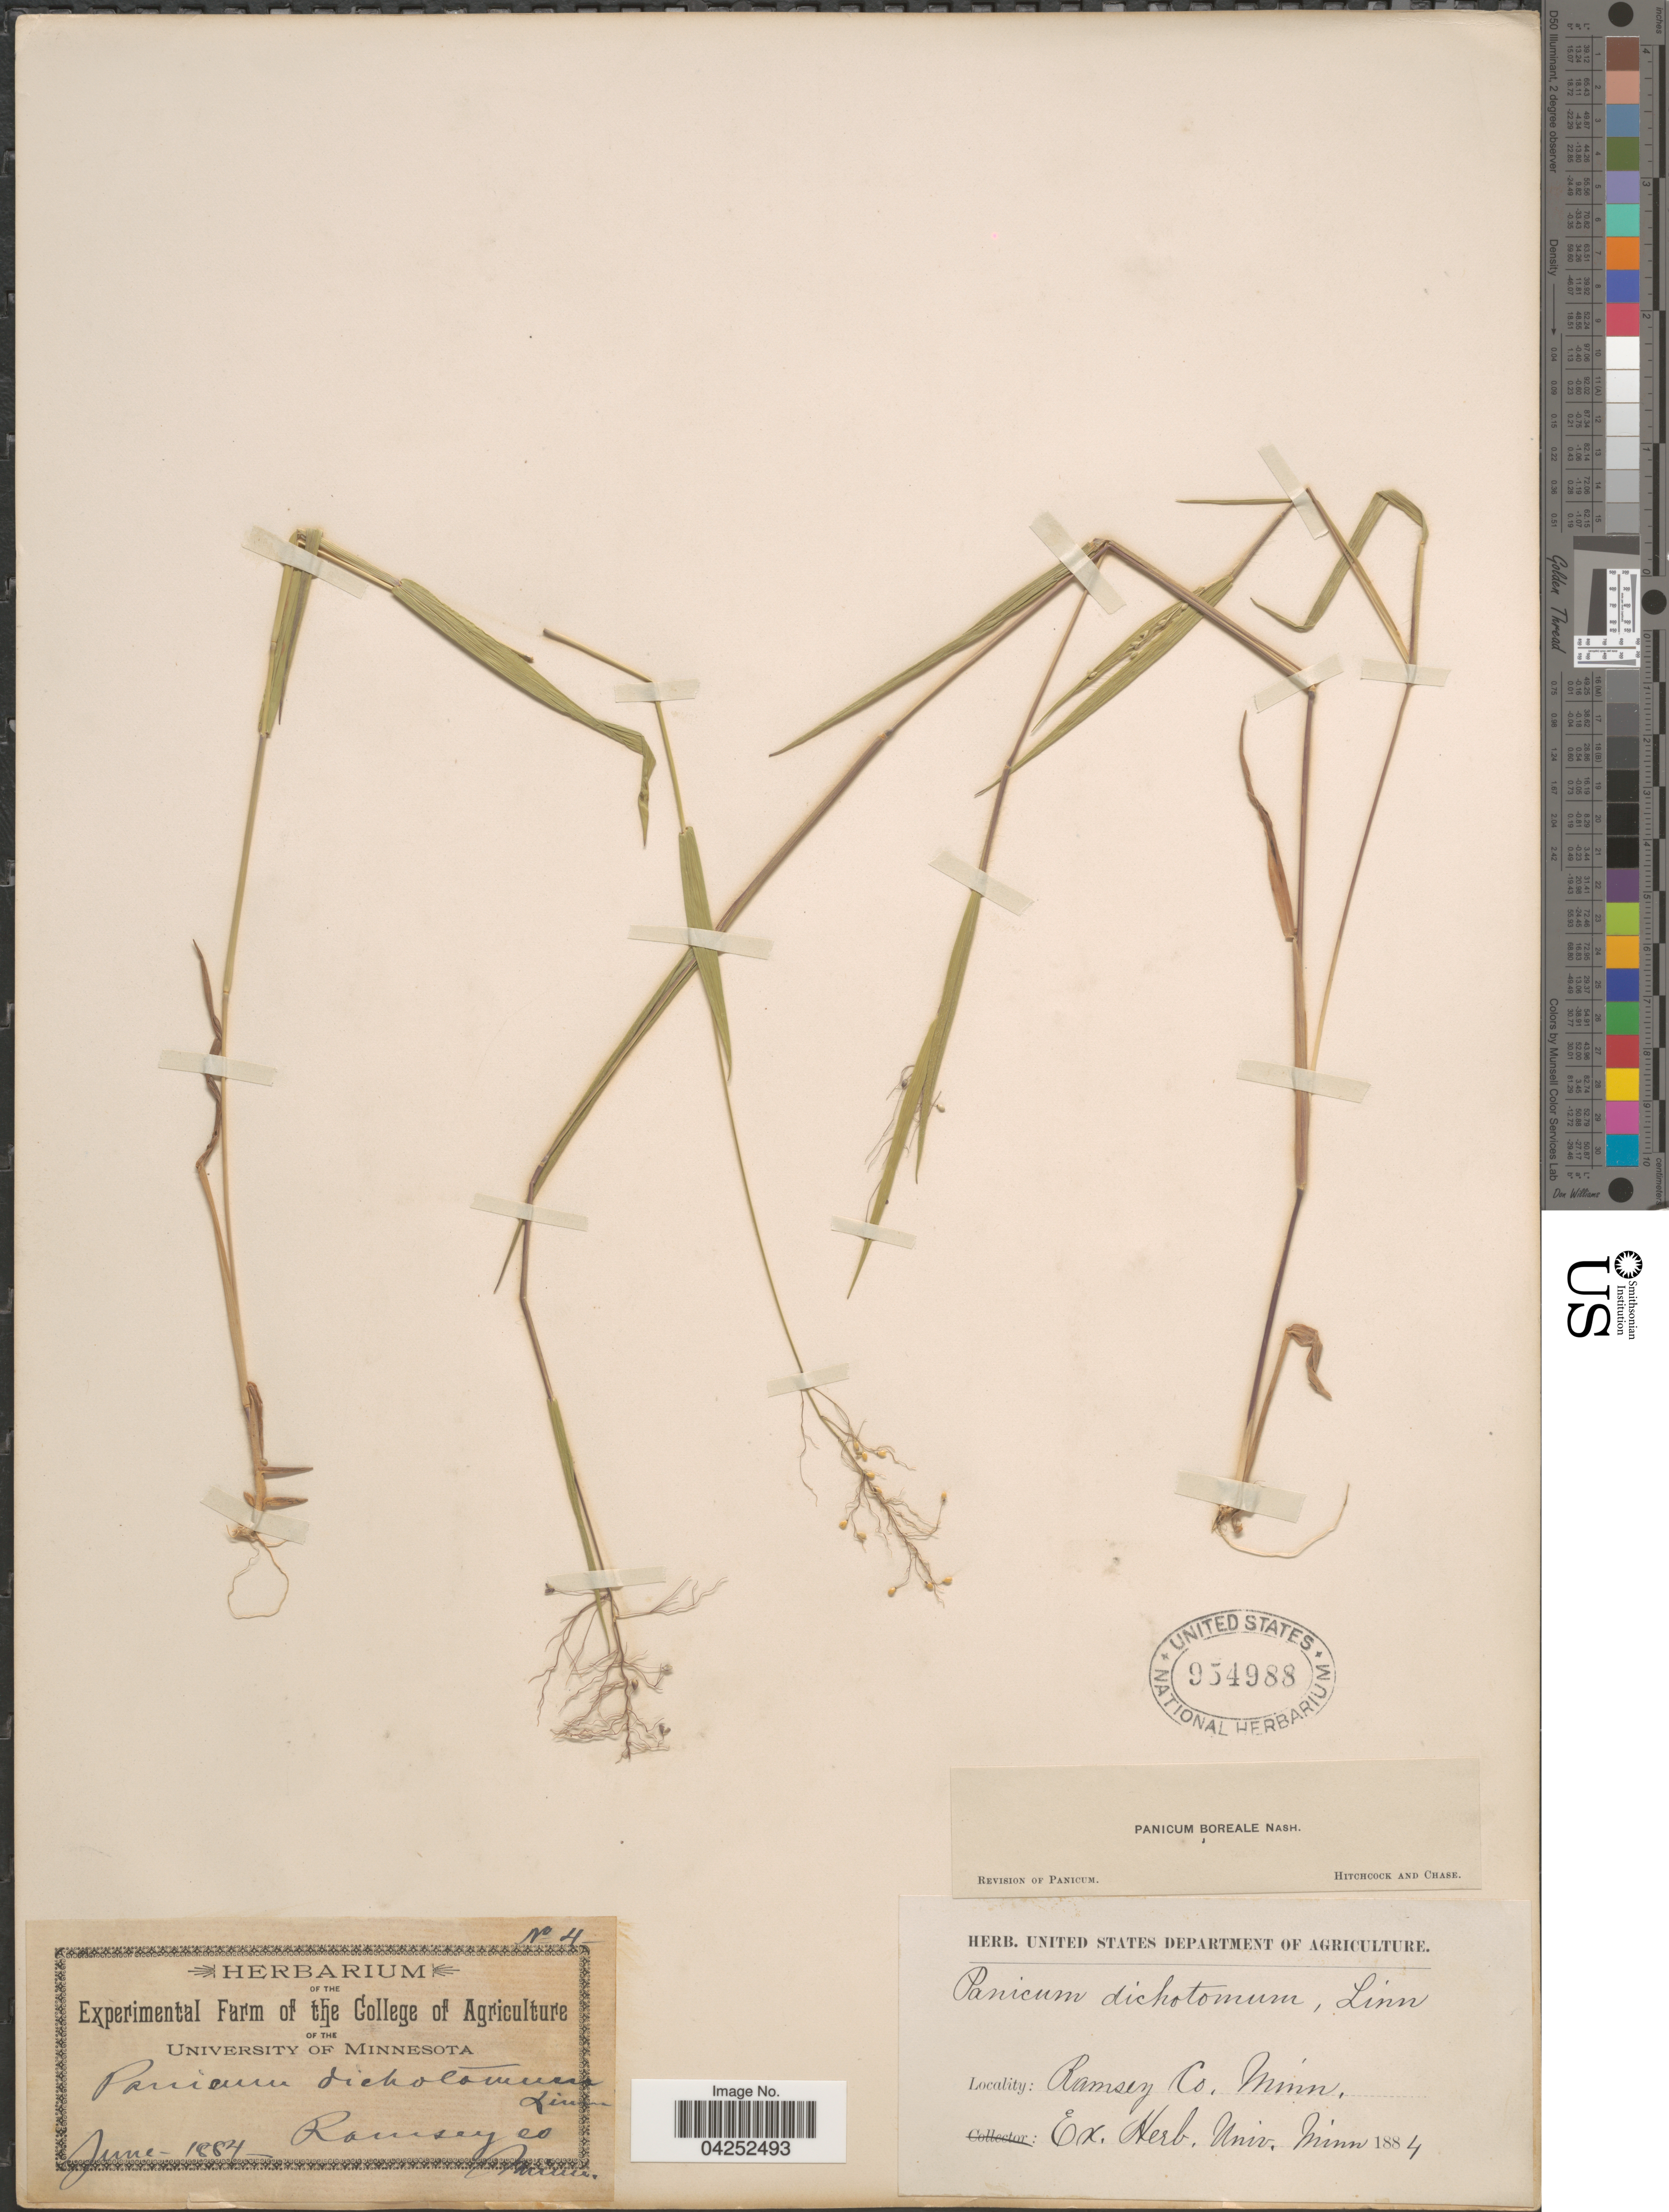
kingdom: Plantae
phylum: Tracheophyta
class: Liliopsida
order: Poales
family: Poaceae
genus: Dichanthelium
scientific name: Dichanthelium boreale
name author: (Nash) Freckmann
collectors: ex Herb. University of Minnesota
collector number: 4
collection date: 1884-06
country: United States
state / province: Minnesota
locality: Ramsey Co.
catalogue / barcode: US 954988